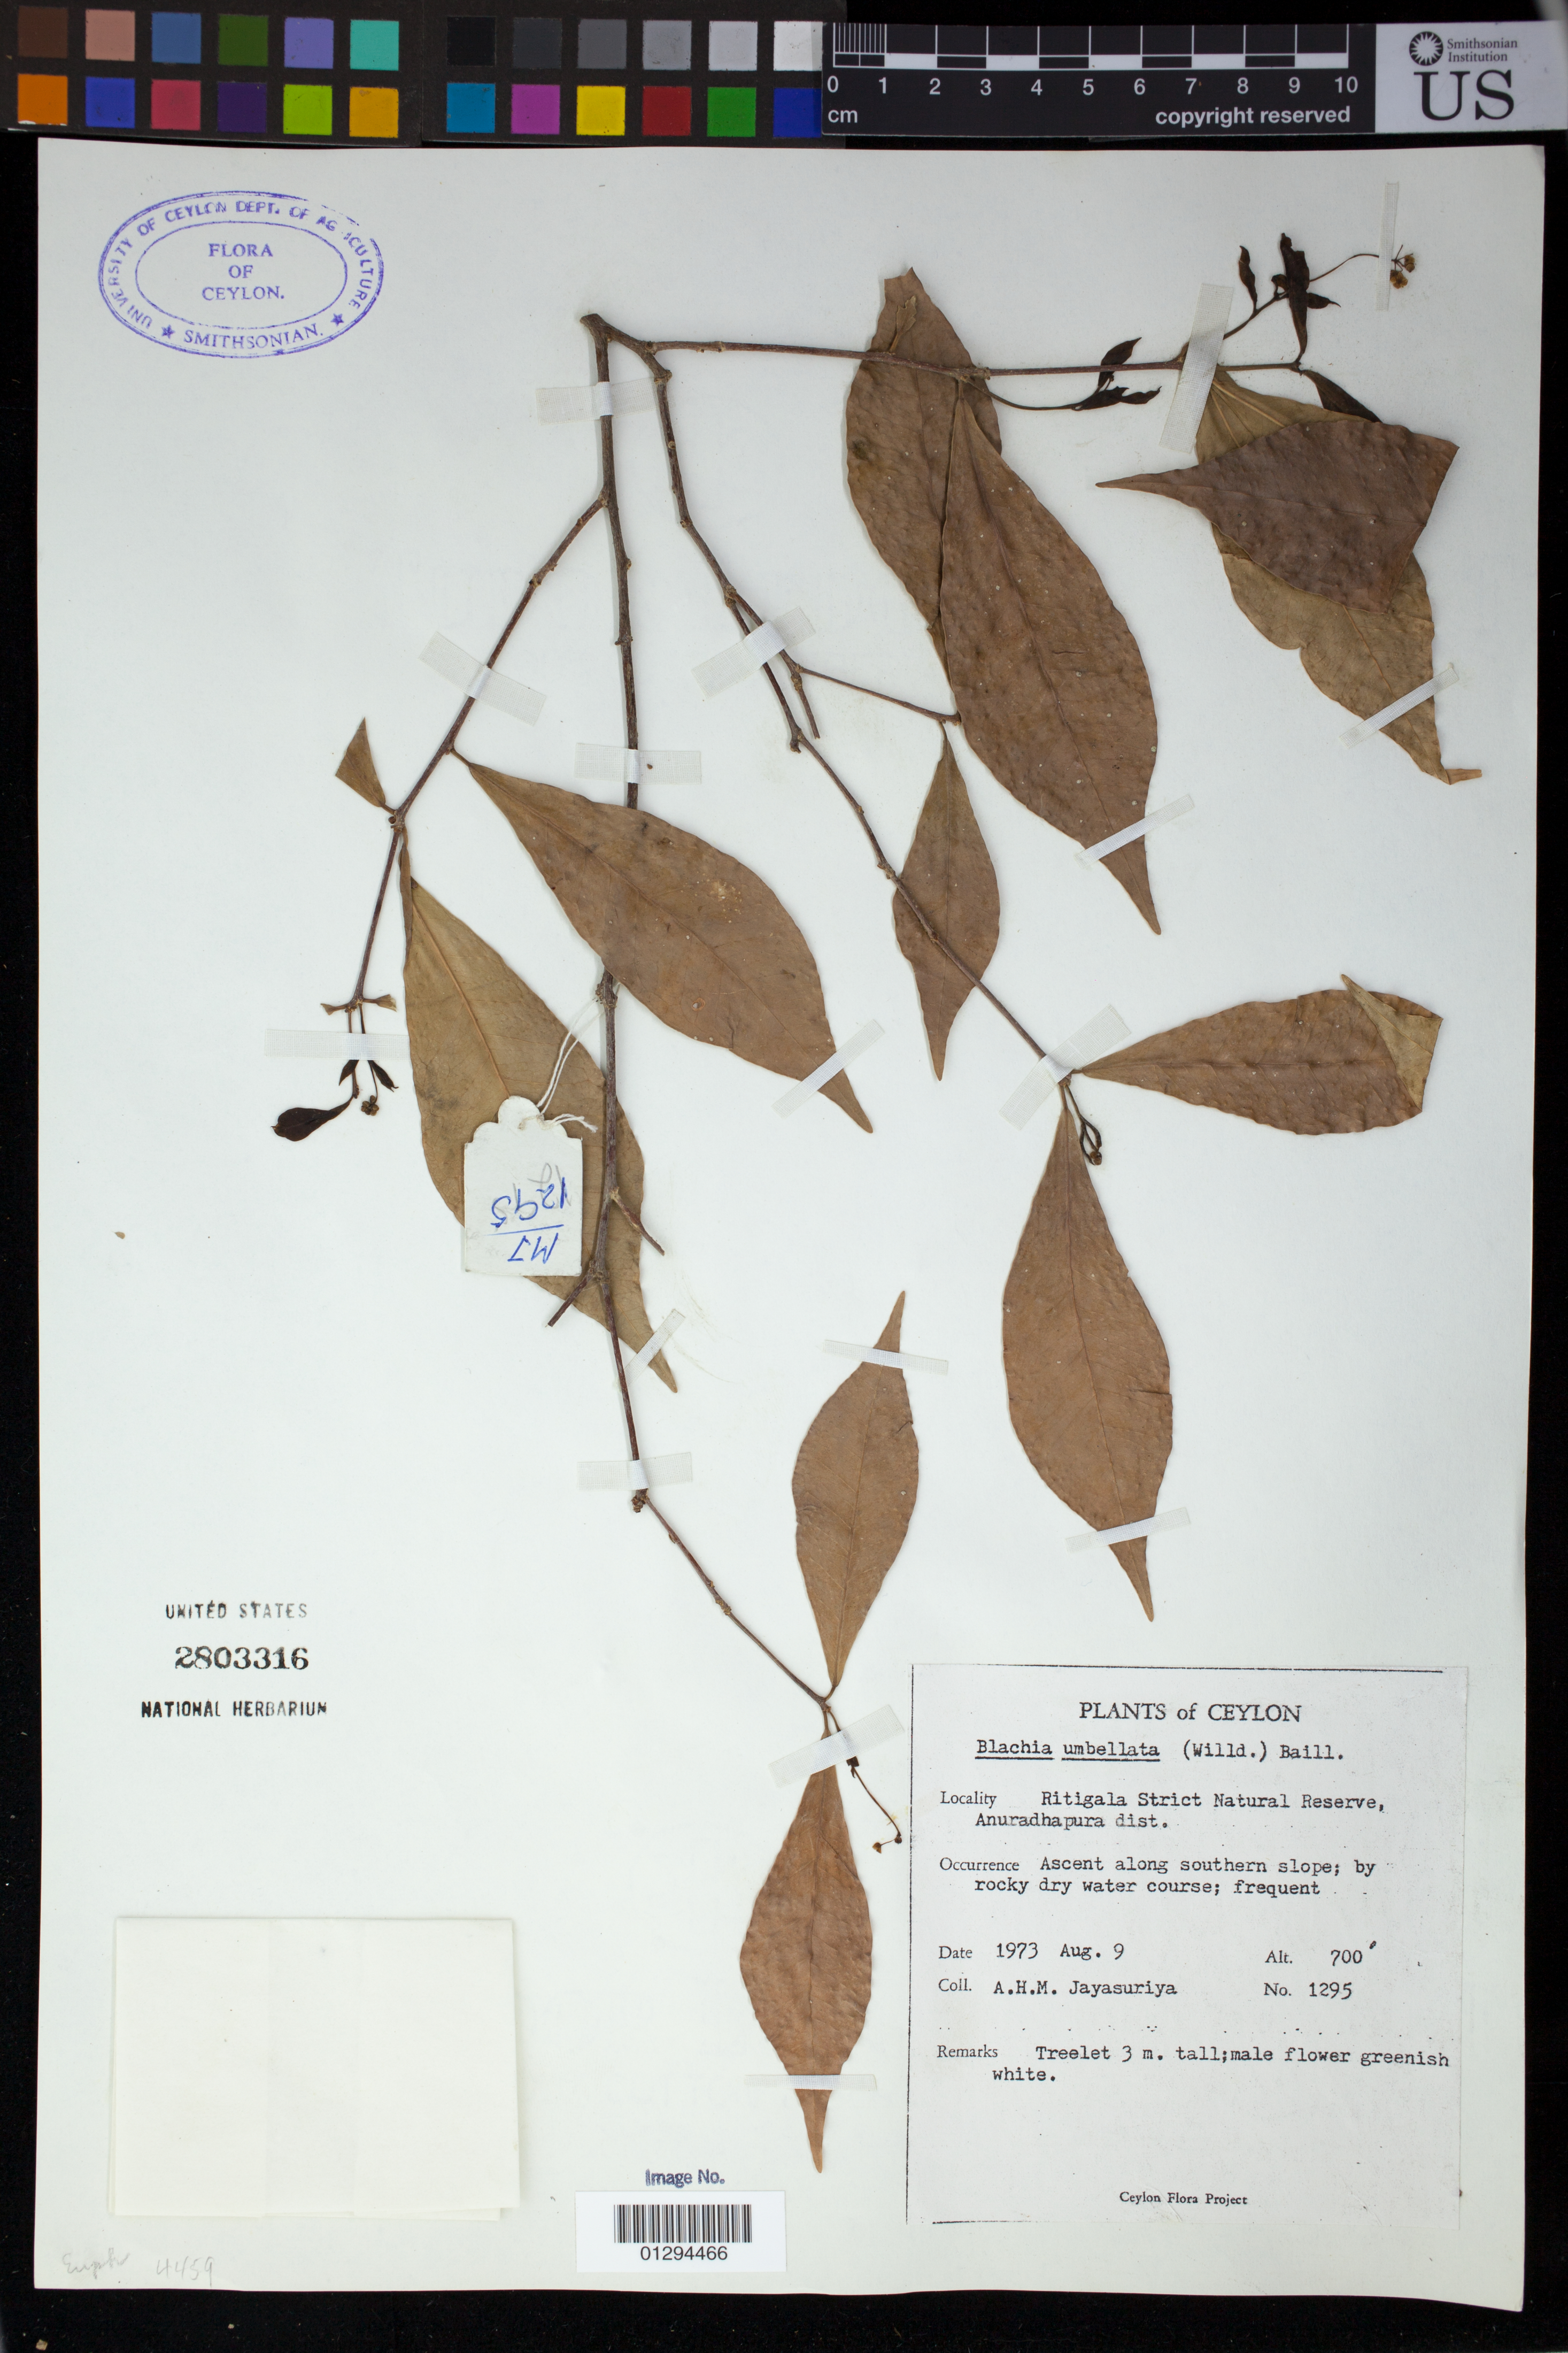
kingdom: Plantae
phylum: Tracheophyta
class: Magnoliopsida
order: Malpighiales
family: Euphorbiaceae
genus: Blachia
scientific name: Blachia umbellata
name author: (Willd.) Baill.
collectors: A. H. Jayasuriya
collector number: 1295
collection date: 1973-08-09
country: Sri Lanka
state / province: North Central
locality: Ritigala Strict Natural Reserve, Anuradhapura dist.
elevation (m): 213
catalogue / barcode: US 2803316